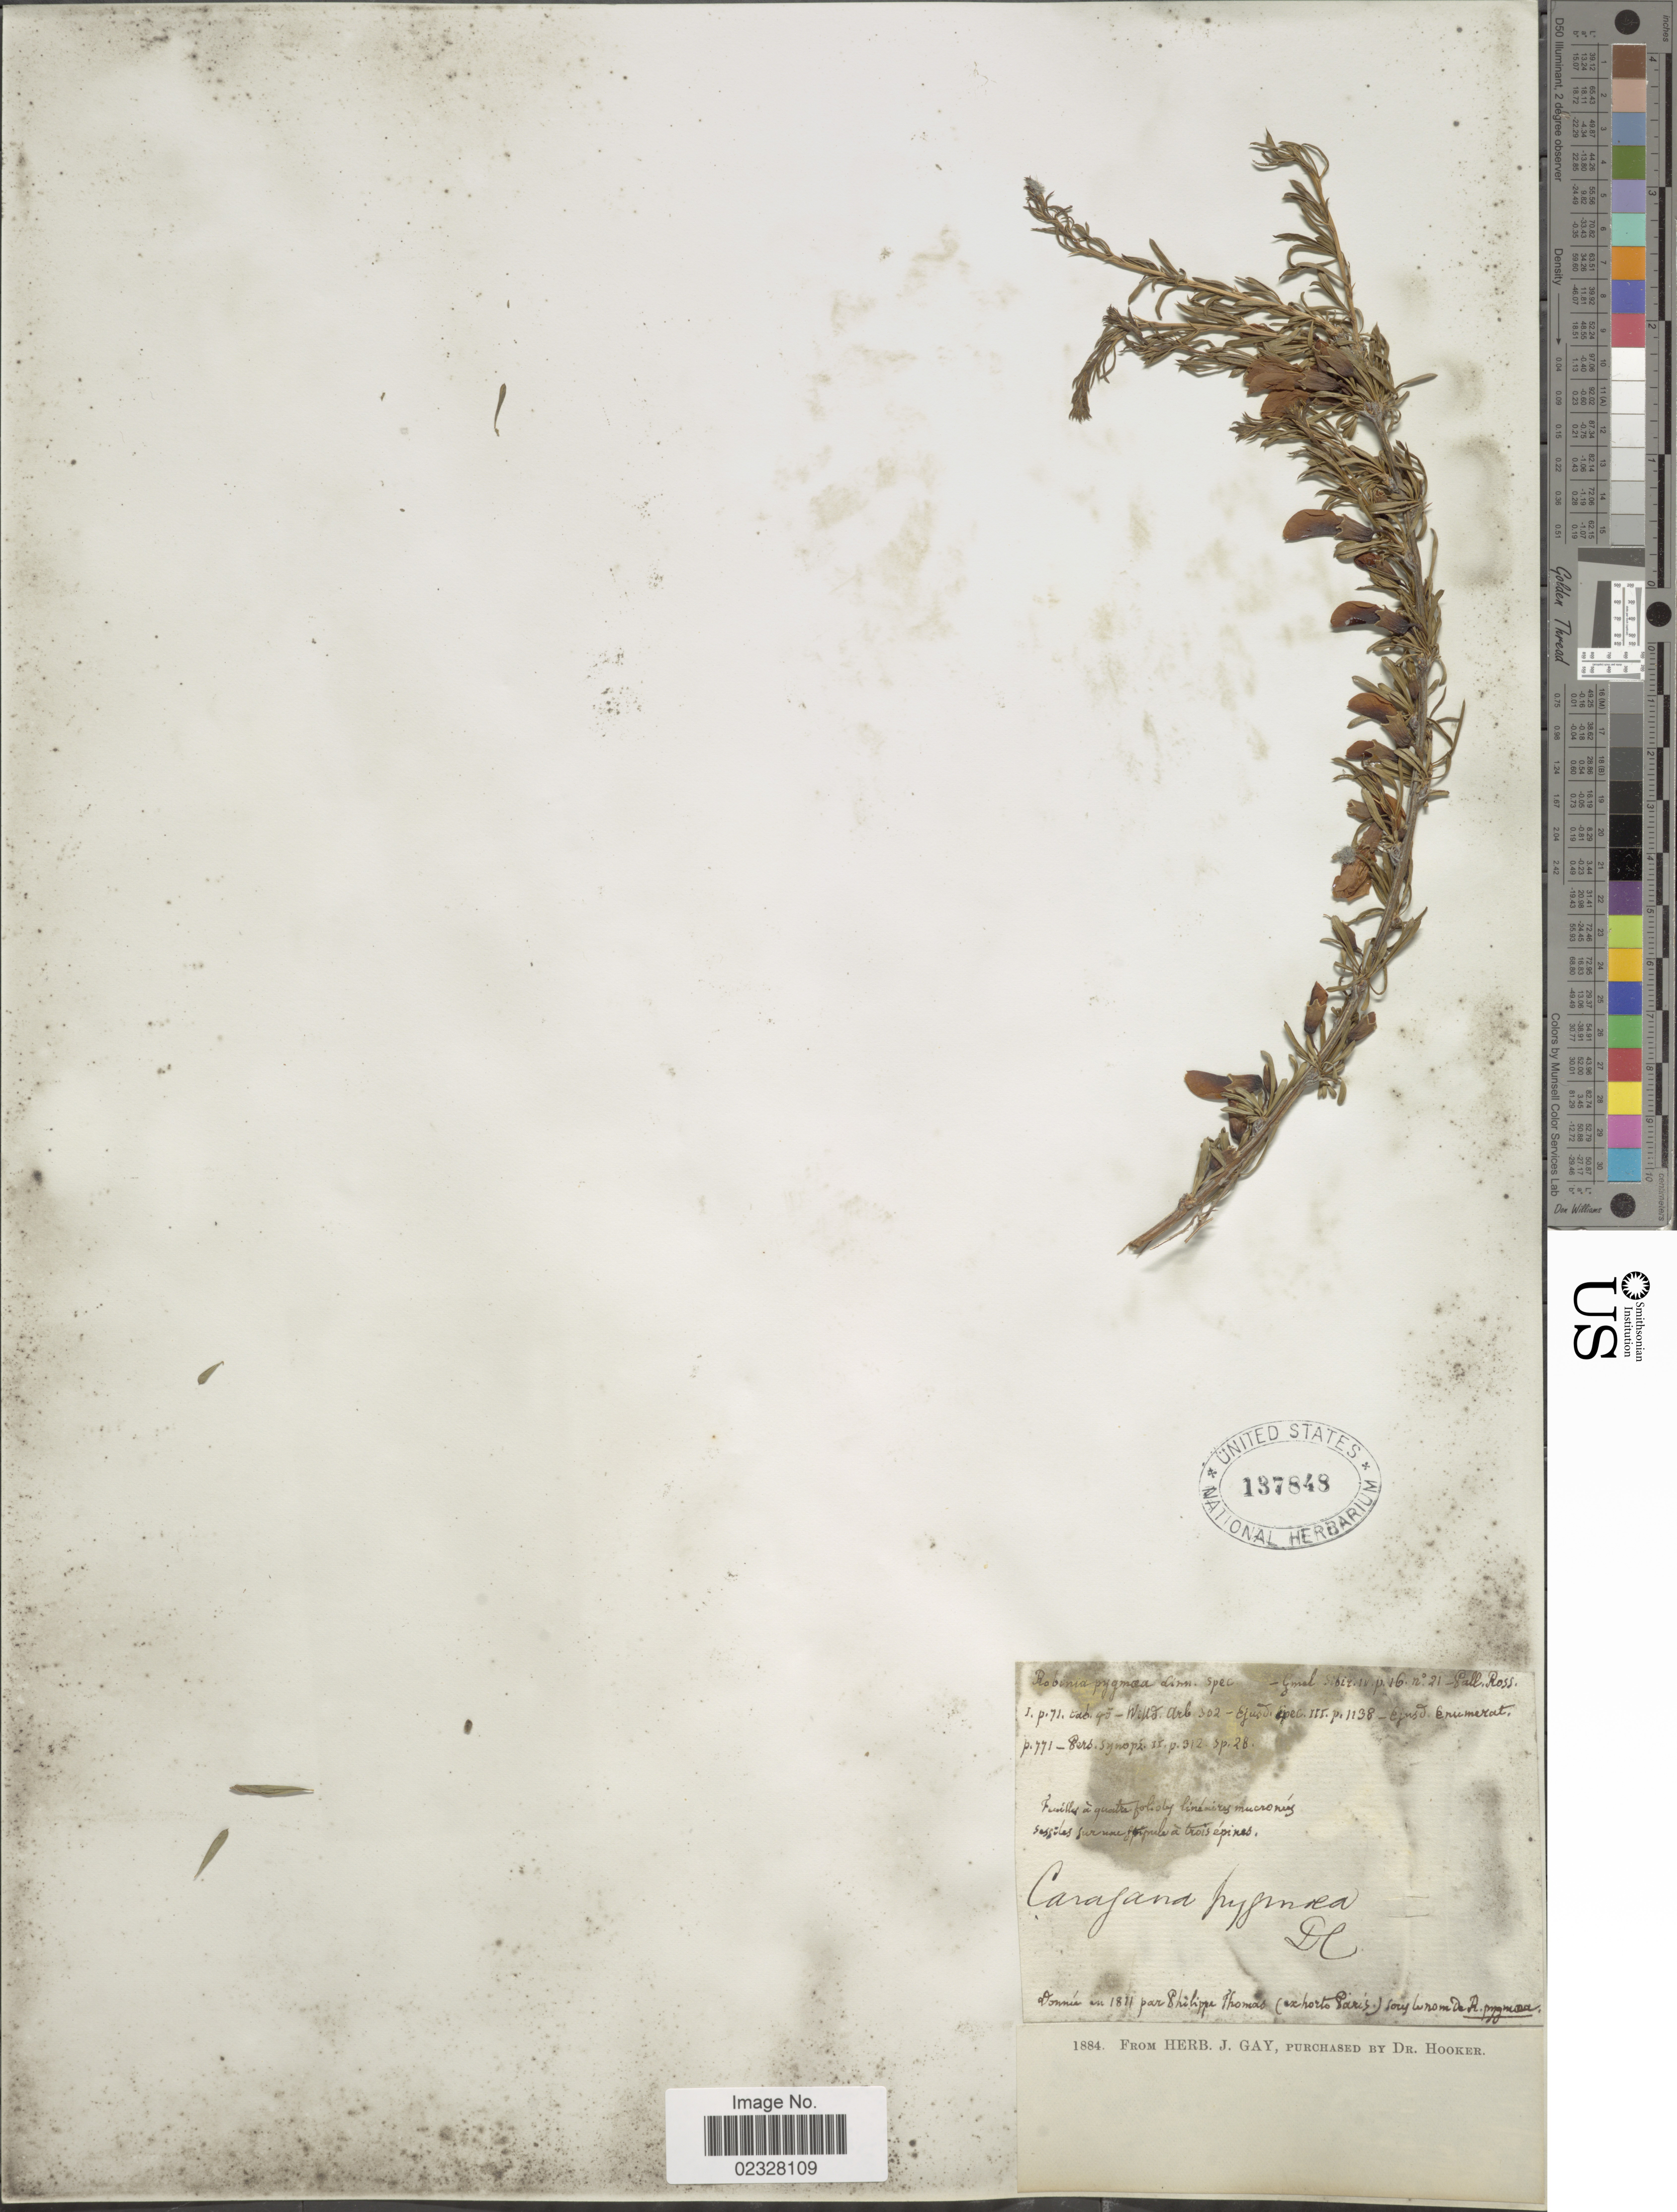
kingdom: Plantae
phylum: Tracheophyta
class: Magnoliopsida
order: Fabales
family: Fabaceae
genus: Caragana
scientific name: Caragana pygmaea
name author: (L.) DC.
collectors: P. Thomas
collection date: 1811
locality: Donnia [interpreted]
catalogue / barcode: US 137848